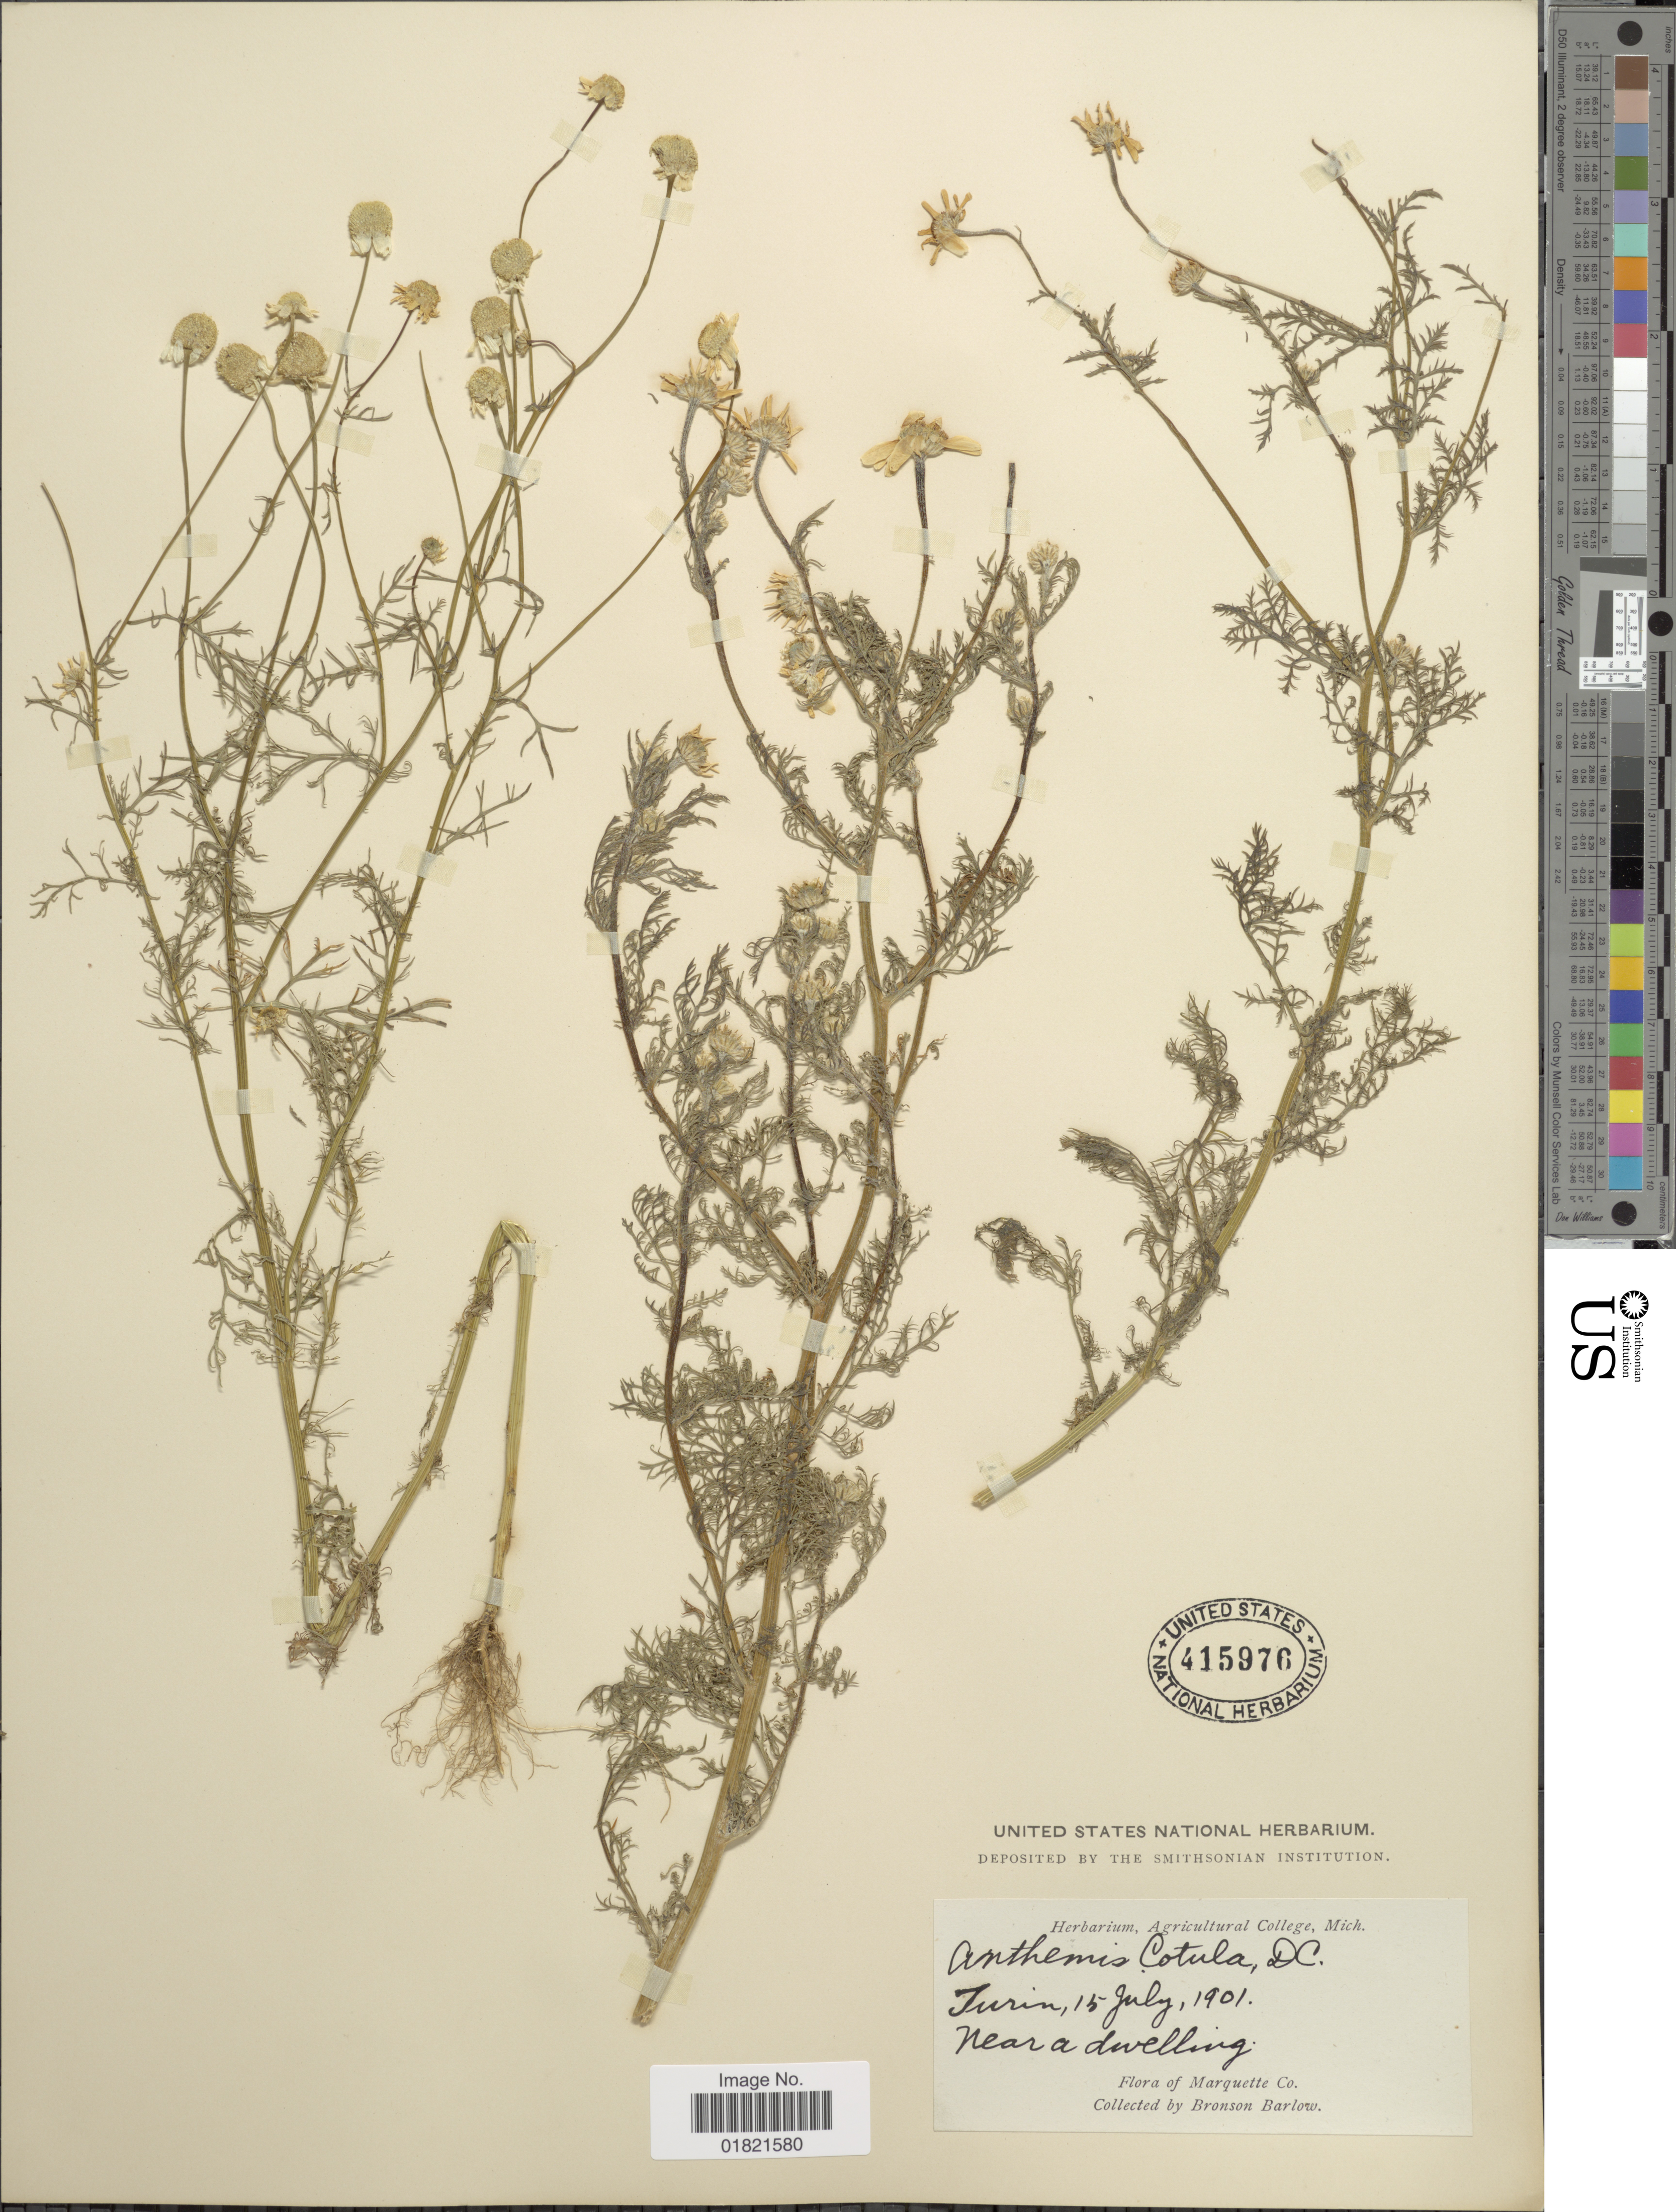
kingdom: Plantae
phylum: Tracheophyta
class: Magnoliopsida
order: Asterales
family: Asteraceae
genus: Anthemis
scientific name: Anthemis cotula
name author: L.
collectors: Barlow, B.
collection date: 1901-07-15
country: United States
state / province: Michigan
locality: Marquette Co.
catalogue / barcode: US 415976